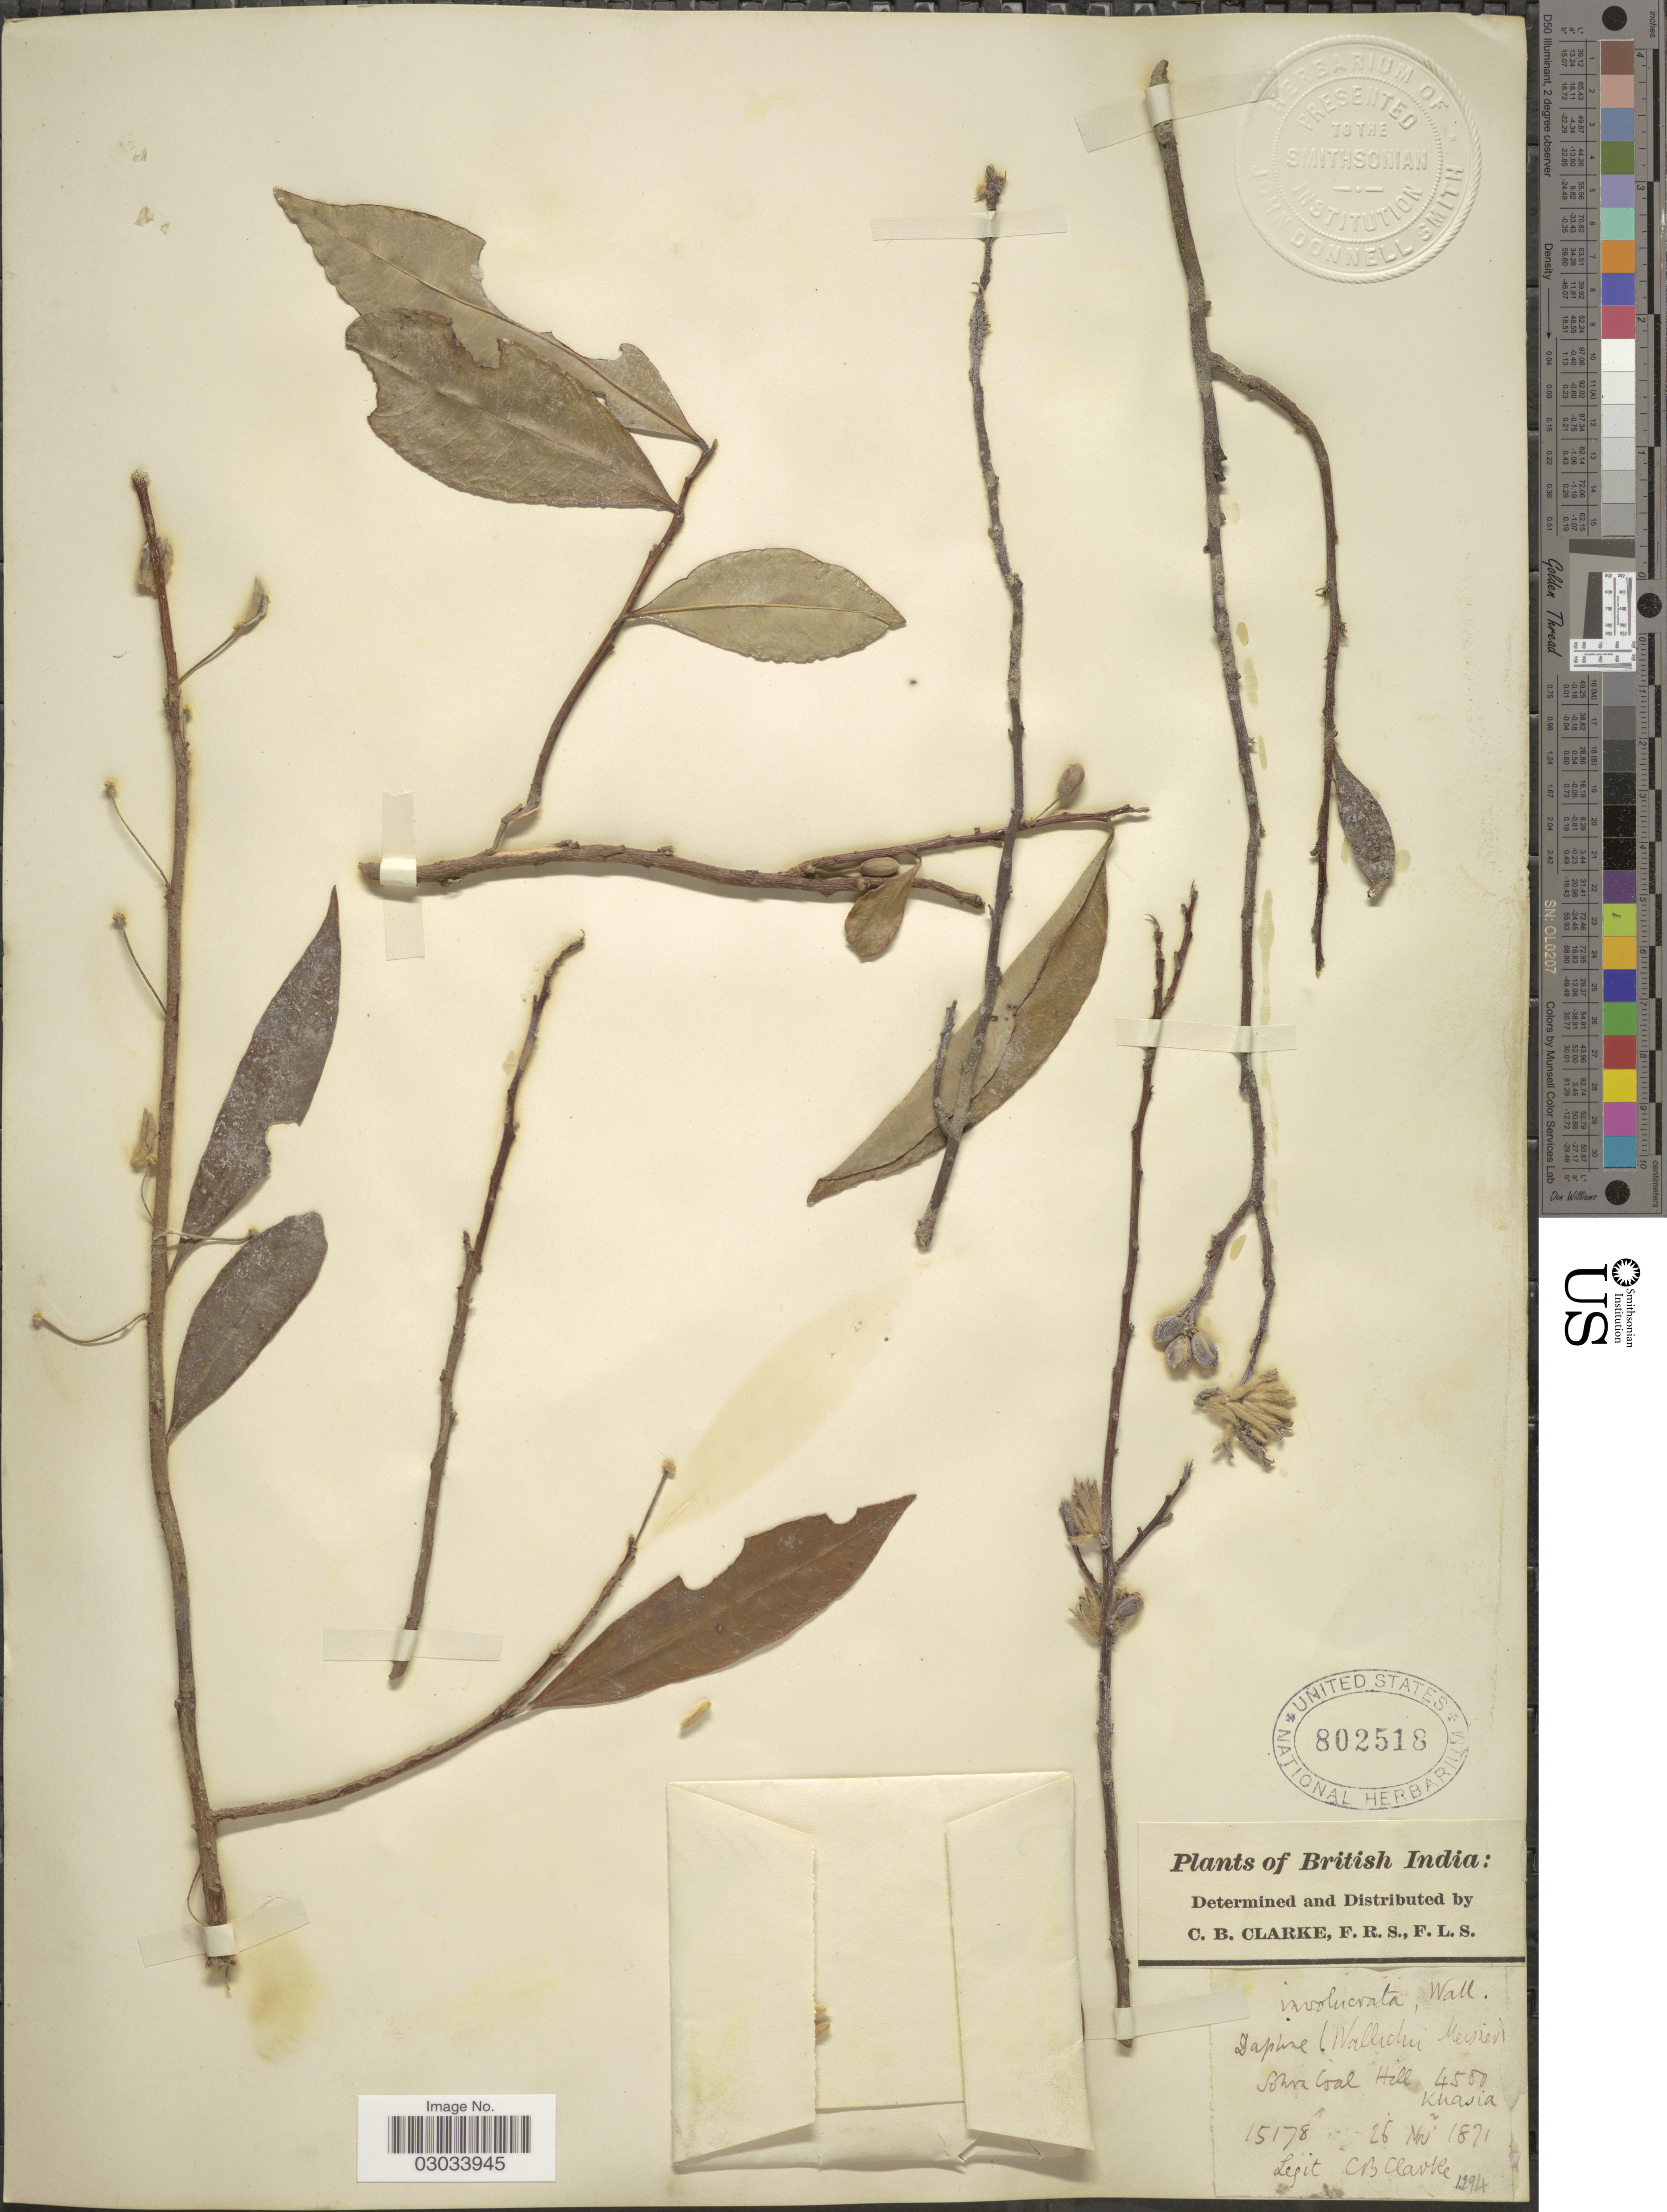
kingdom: Plantae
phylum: Tracheophyta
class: Magnoliopsida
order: Malvales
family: Thymelaeaceae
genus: Daphne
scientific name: Daphne involucrata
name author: Wall.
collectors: C. B. Clarke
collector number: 15178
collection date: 1871-11-26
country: India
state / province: Meghalaya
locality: British India. Sohra Coal Hill. Khasia.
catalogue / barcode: US 802518